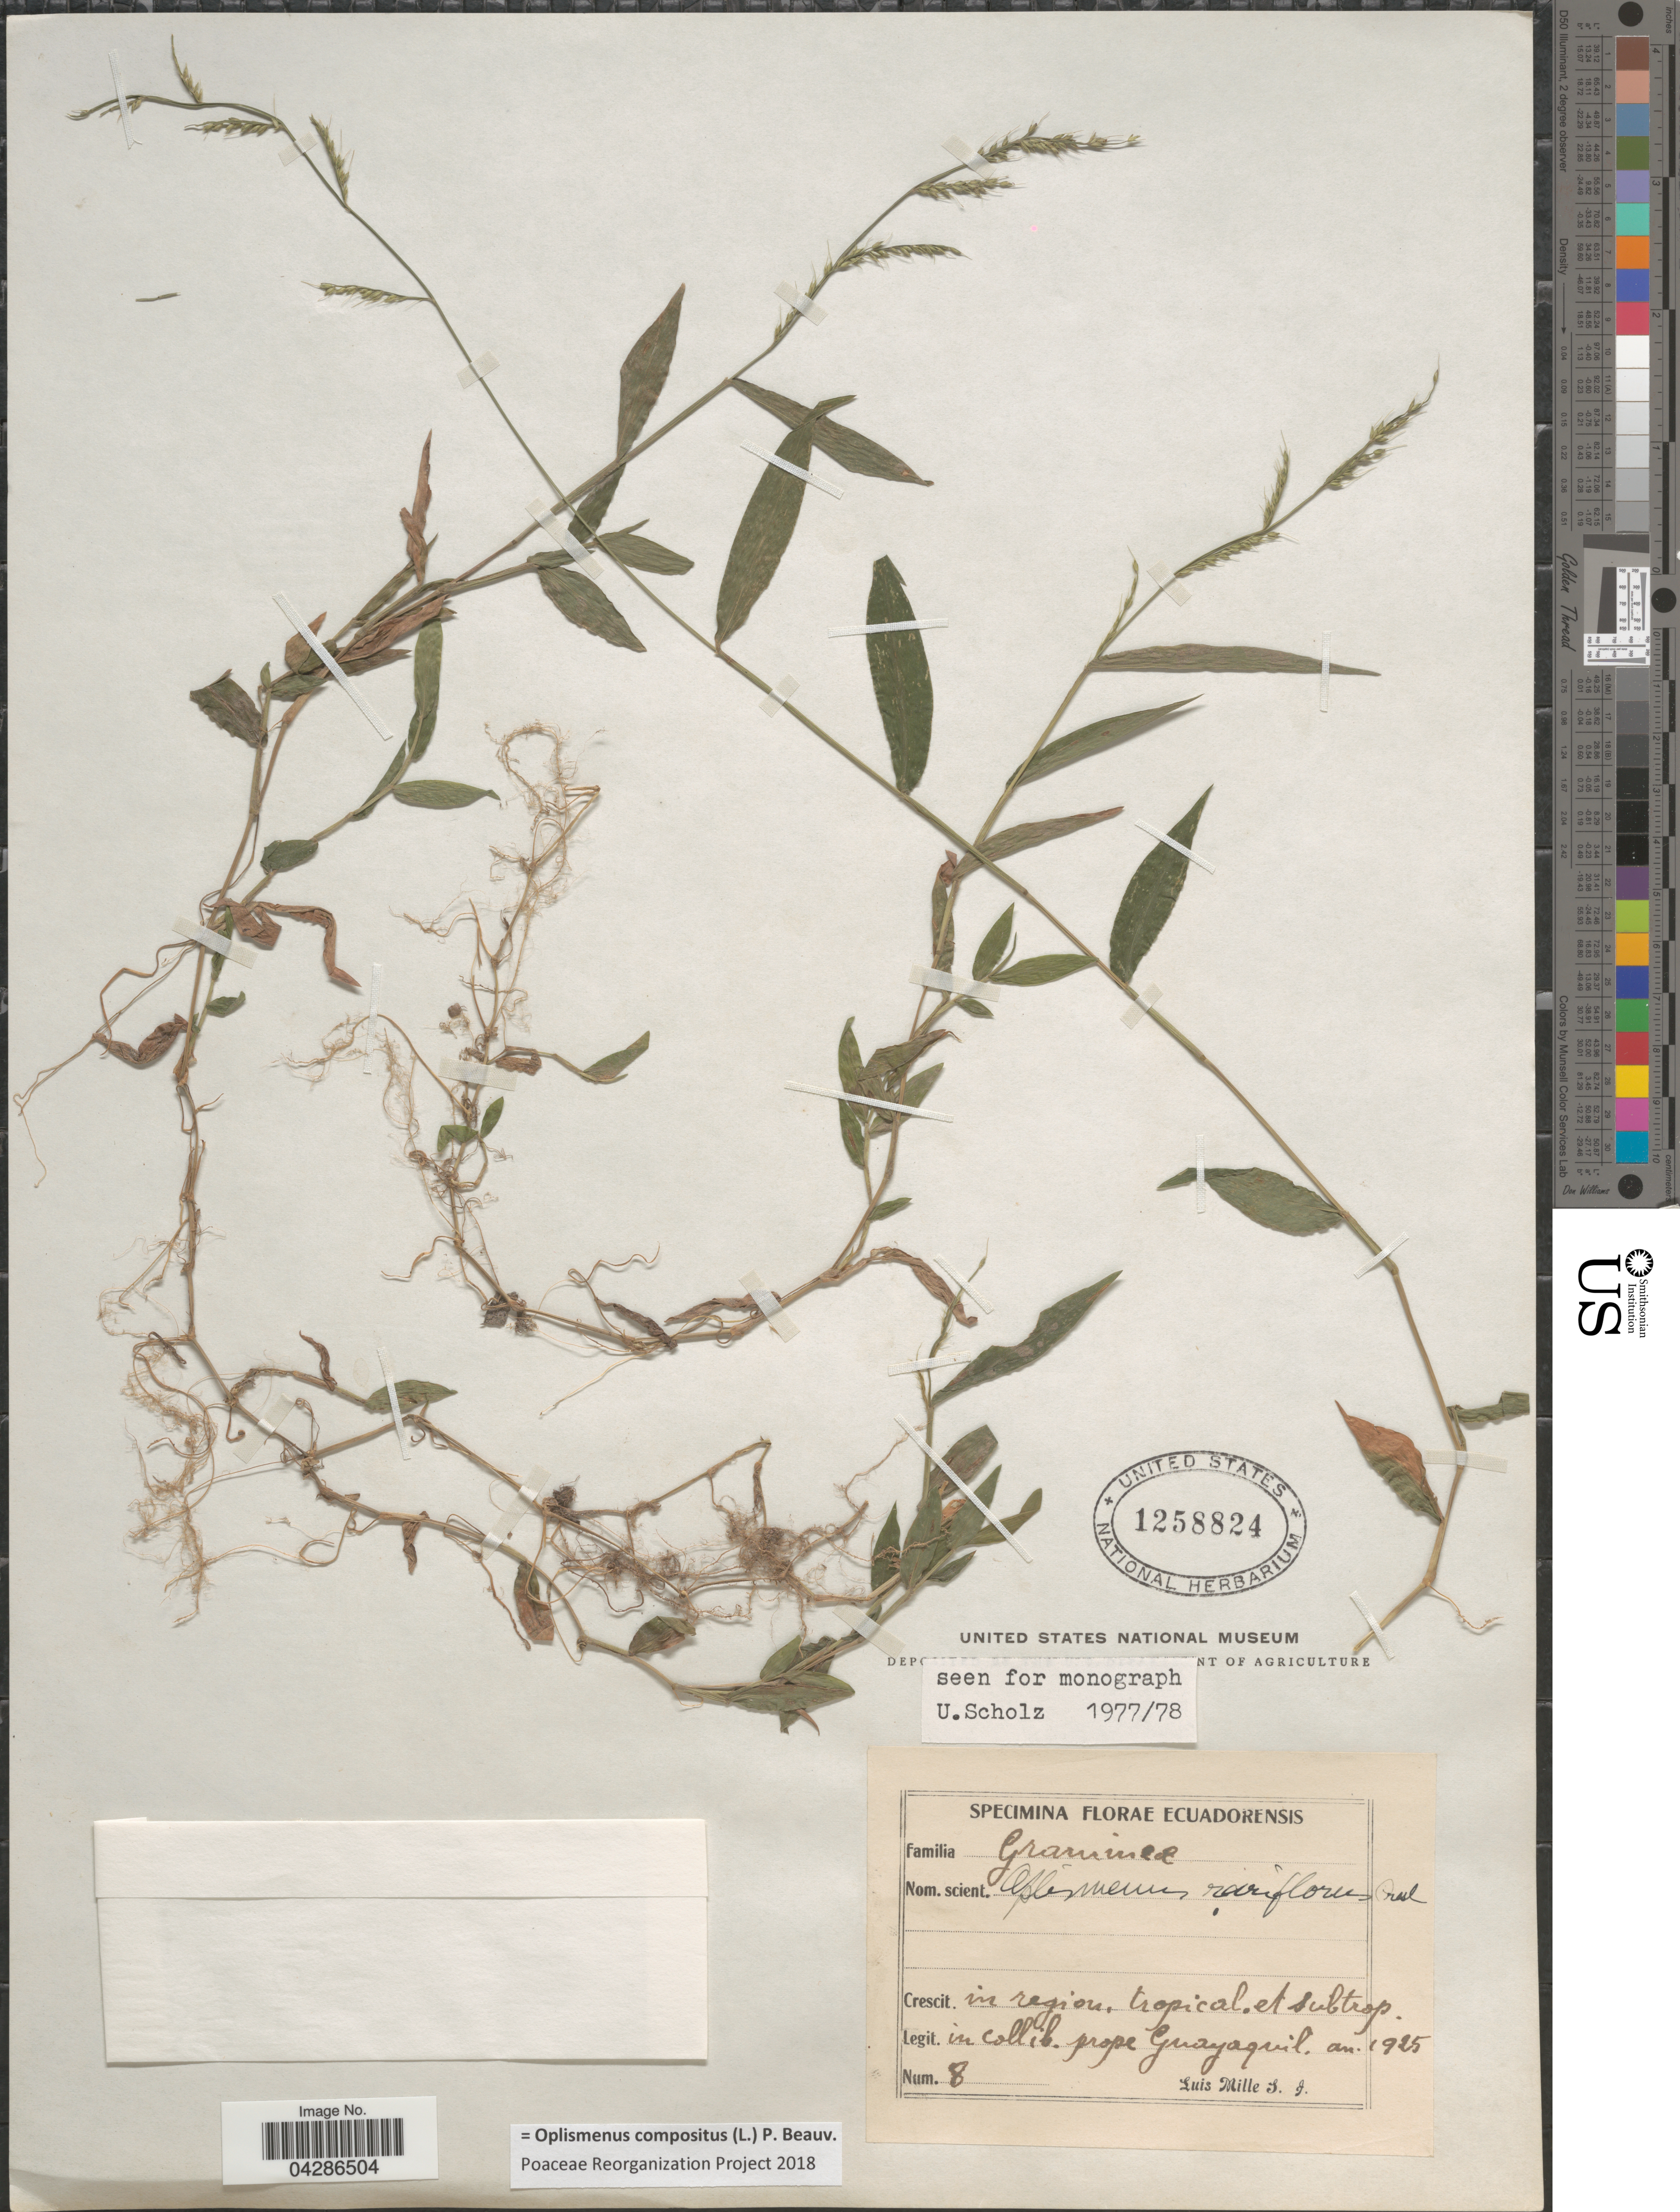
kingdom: Plantae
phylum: Tracheophyta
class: Liliopsida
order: Poales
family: Poaceae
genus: Oplismenus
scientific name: Oplismenus compositus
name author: (L.) P. Beauv.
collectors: L. Mille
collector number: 8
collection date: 1925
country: Ecuador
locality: In region. tropical. et subtrop. In collib. prope Guayaquil.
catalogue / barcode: US 1258824